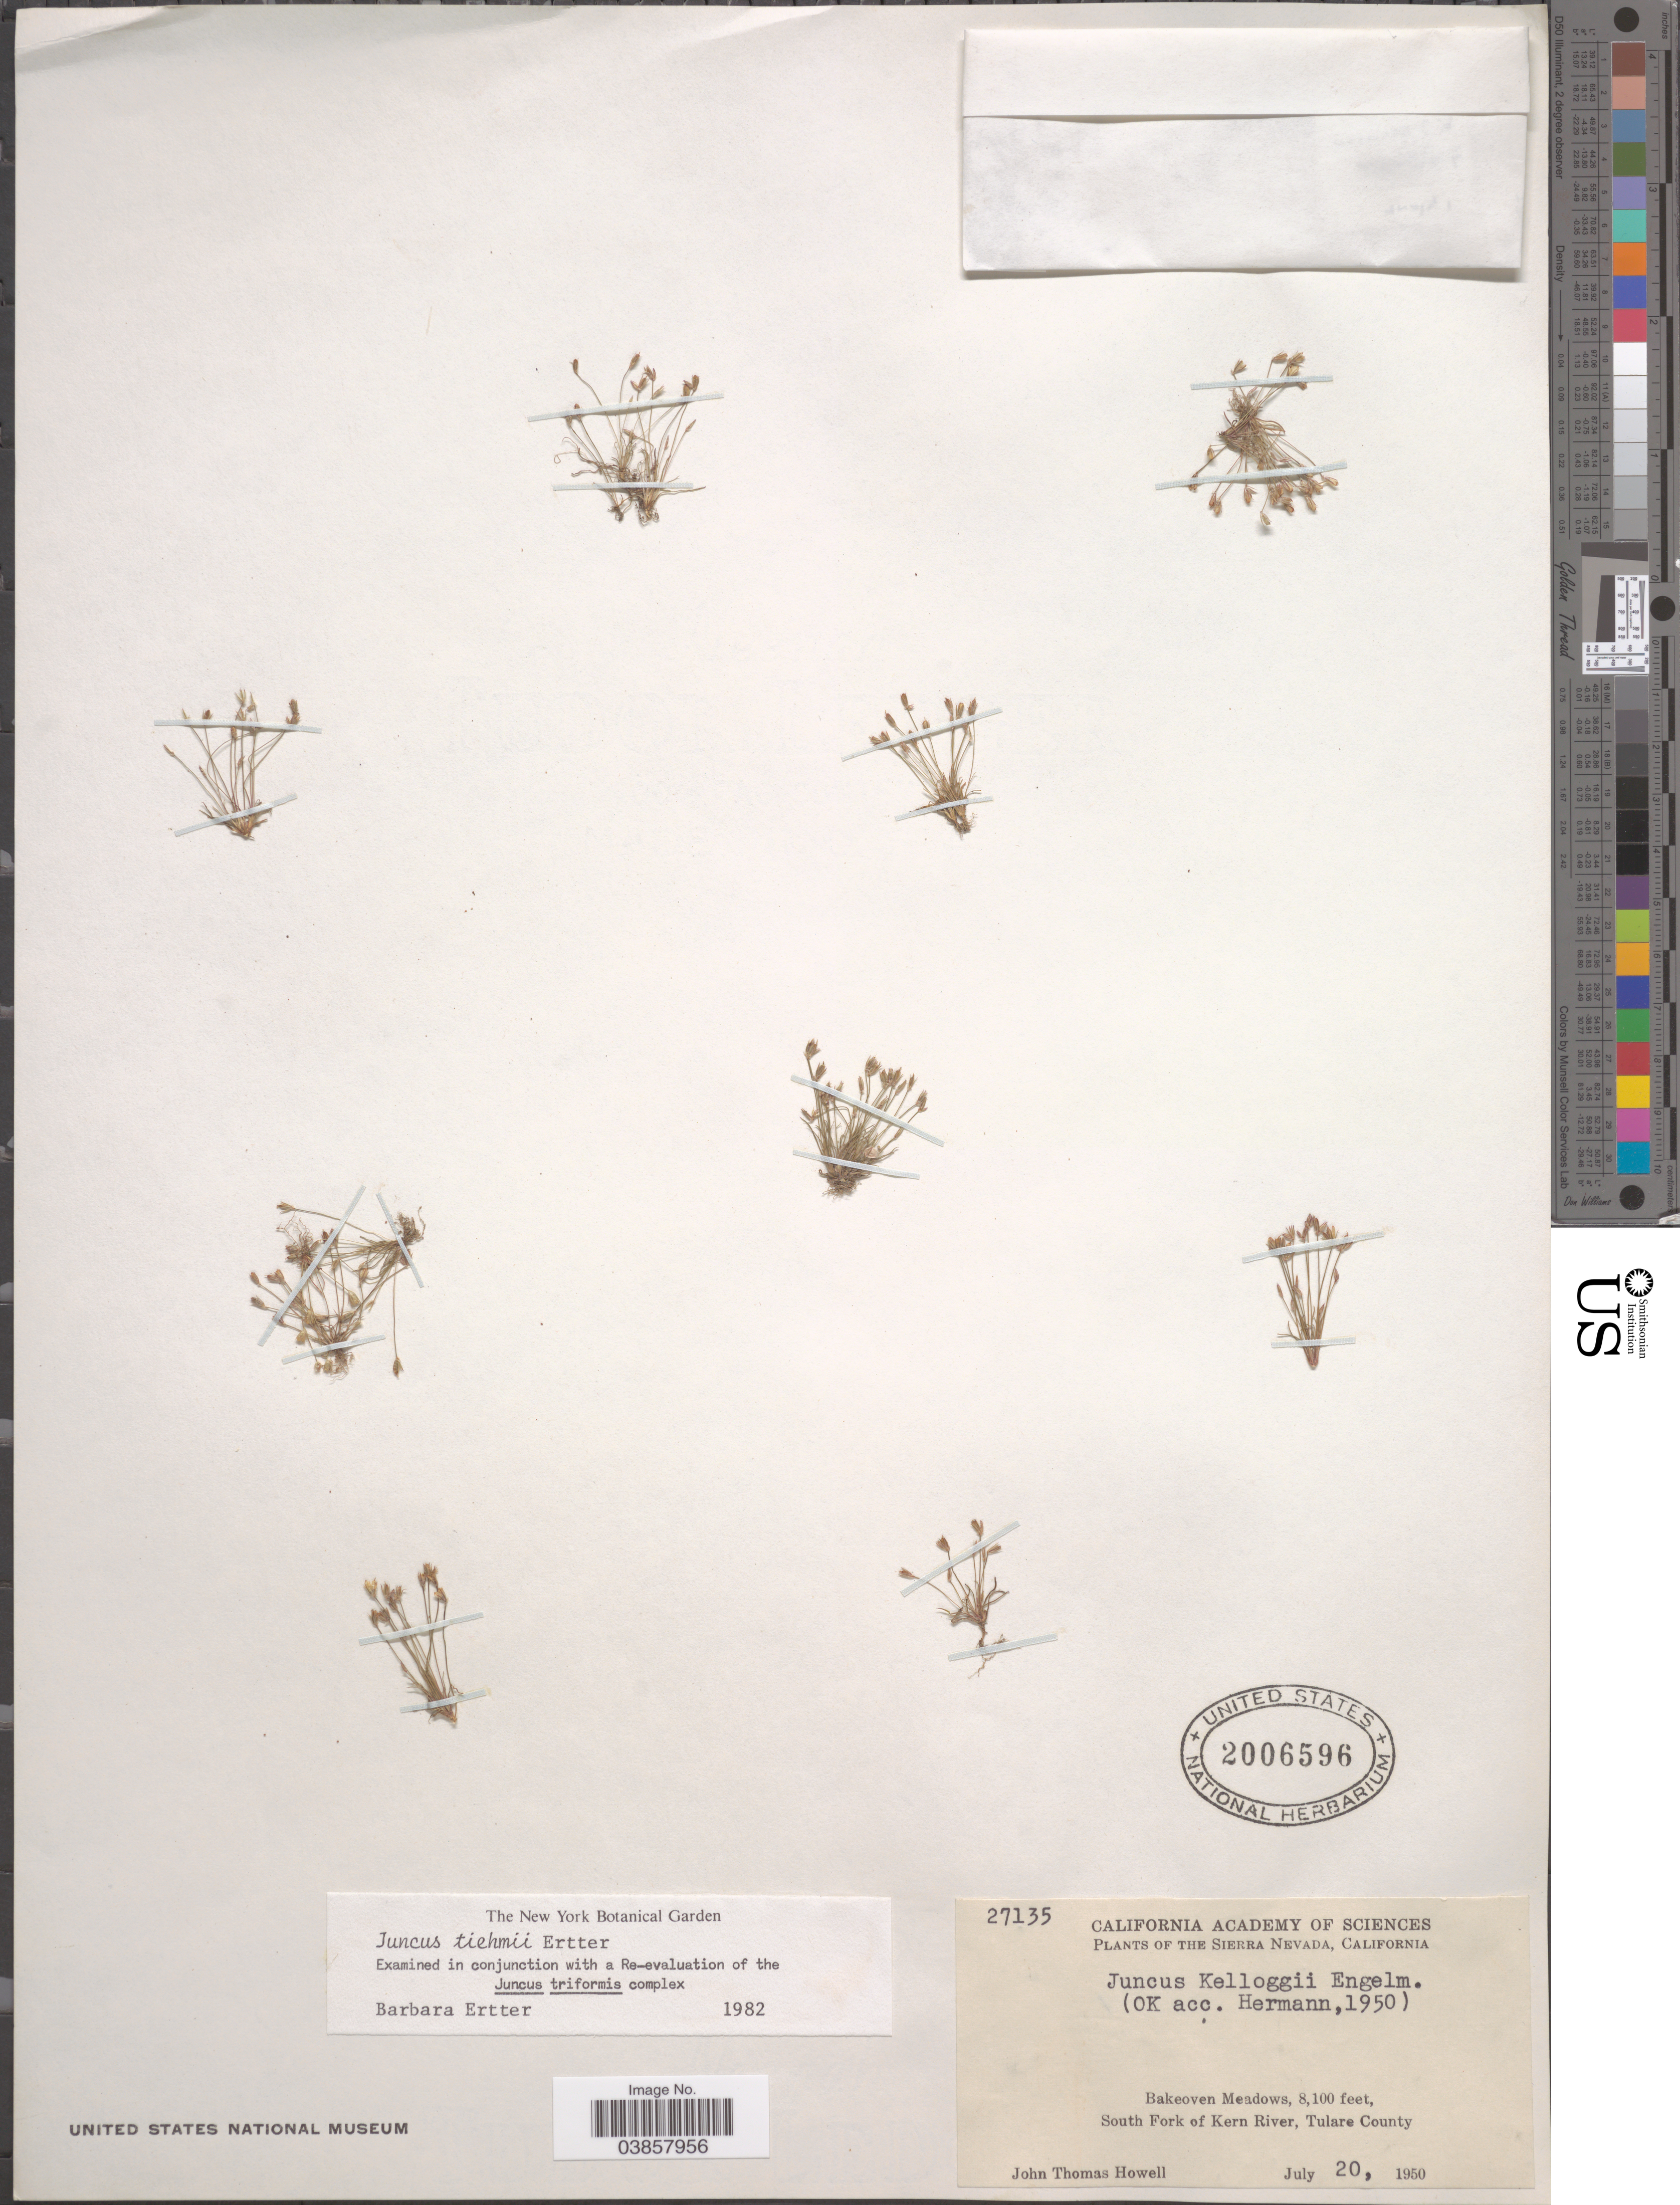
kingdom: Plantae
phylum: Tracheophyta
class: Liliopsida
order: Poales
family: Juncaceae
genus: Juncus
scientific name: Juncus tiehmii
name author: Ertter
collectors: J. T. Howell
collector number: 27135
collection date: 1950-07-20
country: United States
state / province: California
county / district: Tulare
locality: The Sierra Nevada. Bakeoven Meadows, South Fork of Kern River, Tulare County.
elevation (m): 2469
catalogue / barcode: US 2006596